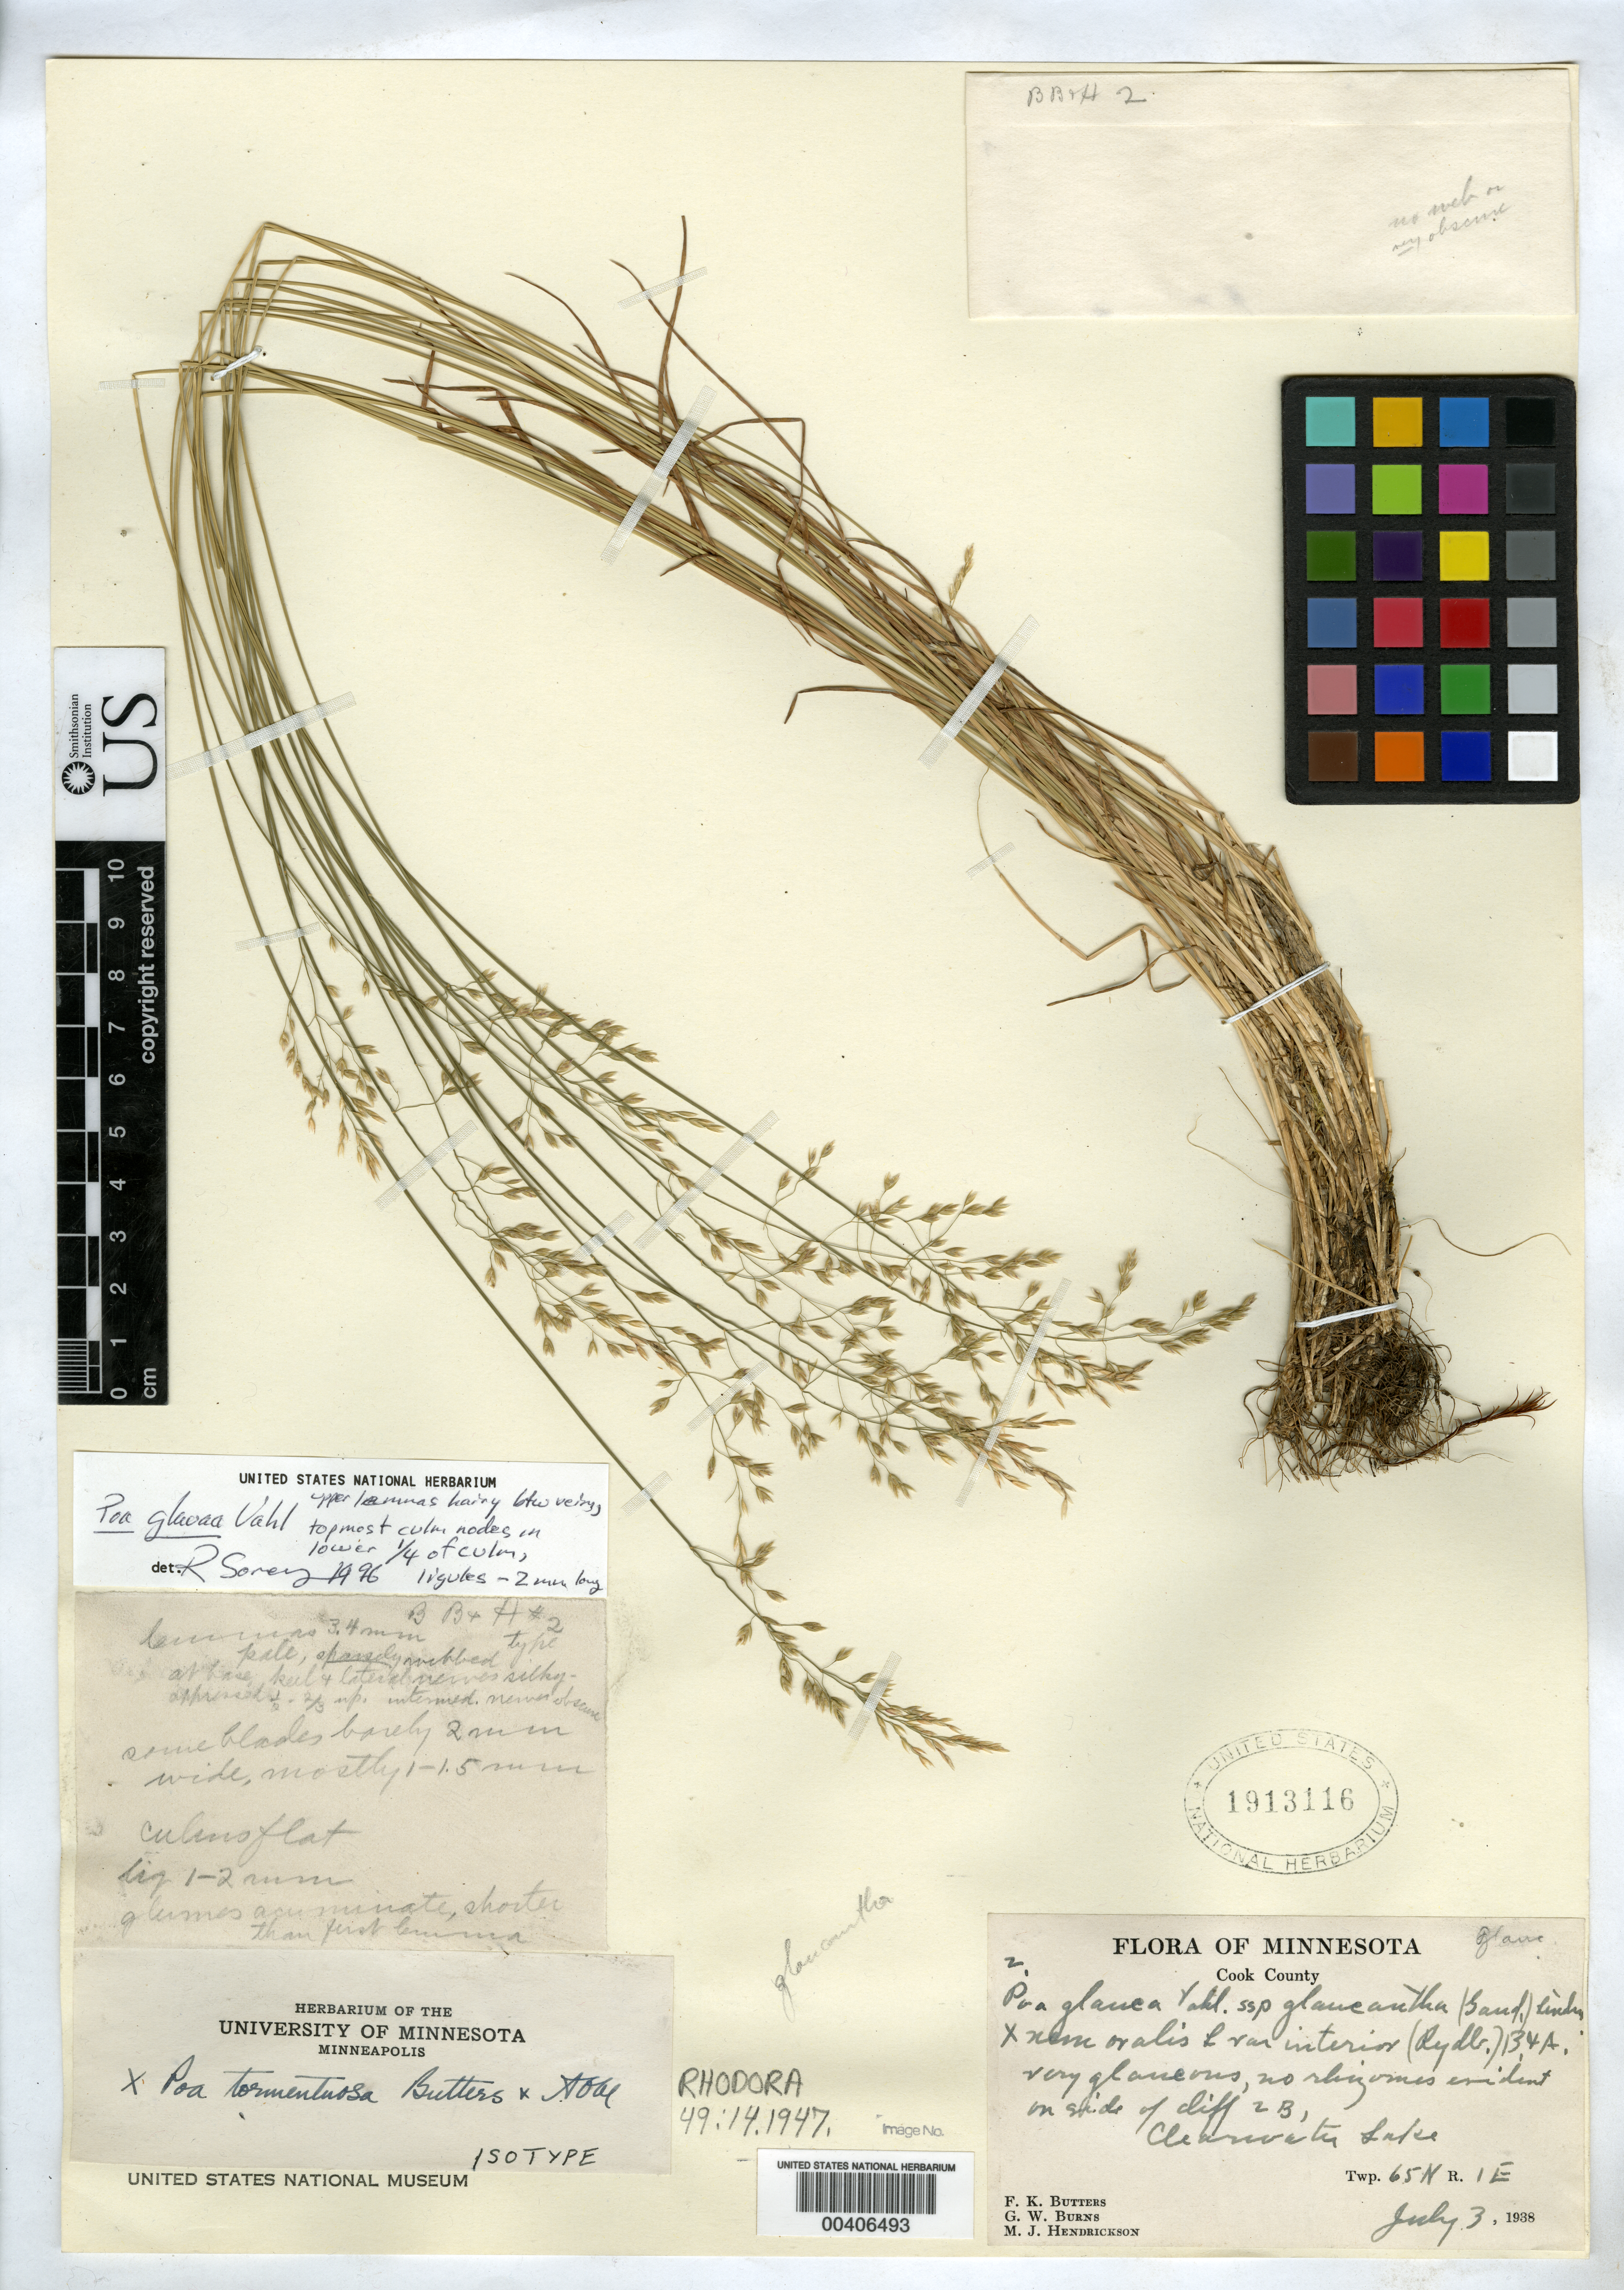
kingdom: Plantae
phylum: Tracheophyta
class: Liliopsida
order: Poales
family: Poaceae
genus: Poa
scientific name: Poa glauca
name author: Vahl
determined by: Soreng, Robert J., Research Associate (BOT), Smithsonian Institution - National Museum of Natural History (UNITED STATES)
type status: Isotype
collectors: F. K. Butters, G. Burns & M. Hendrickson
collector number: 2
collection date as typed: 03 Jul 1938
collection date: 1938-07-03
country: United States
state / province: Minnesota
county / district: Cook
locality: Clearwater Lake.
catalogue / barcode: US 1913116